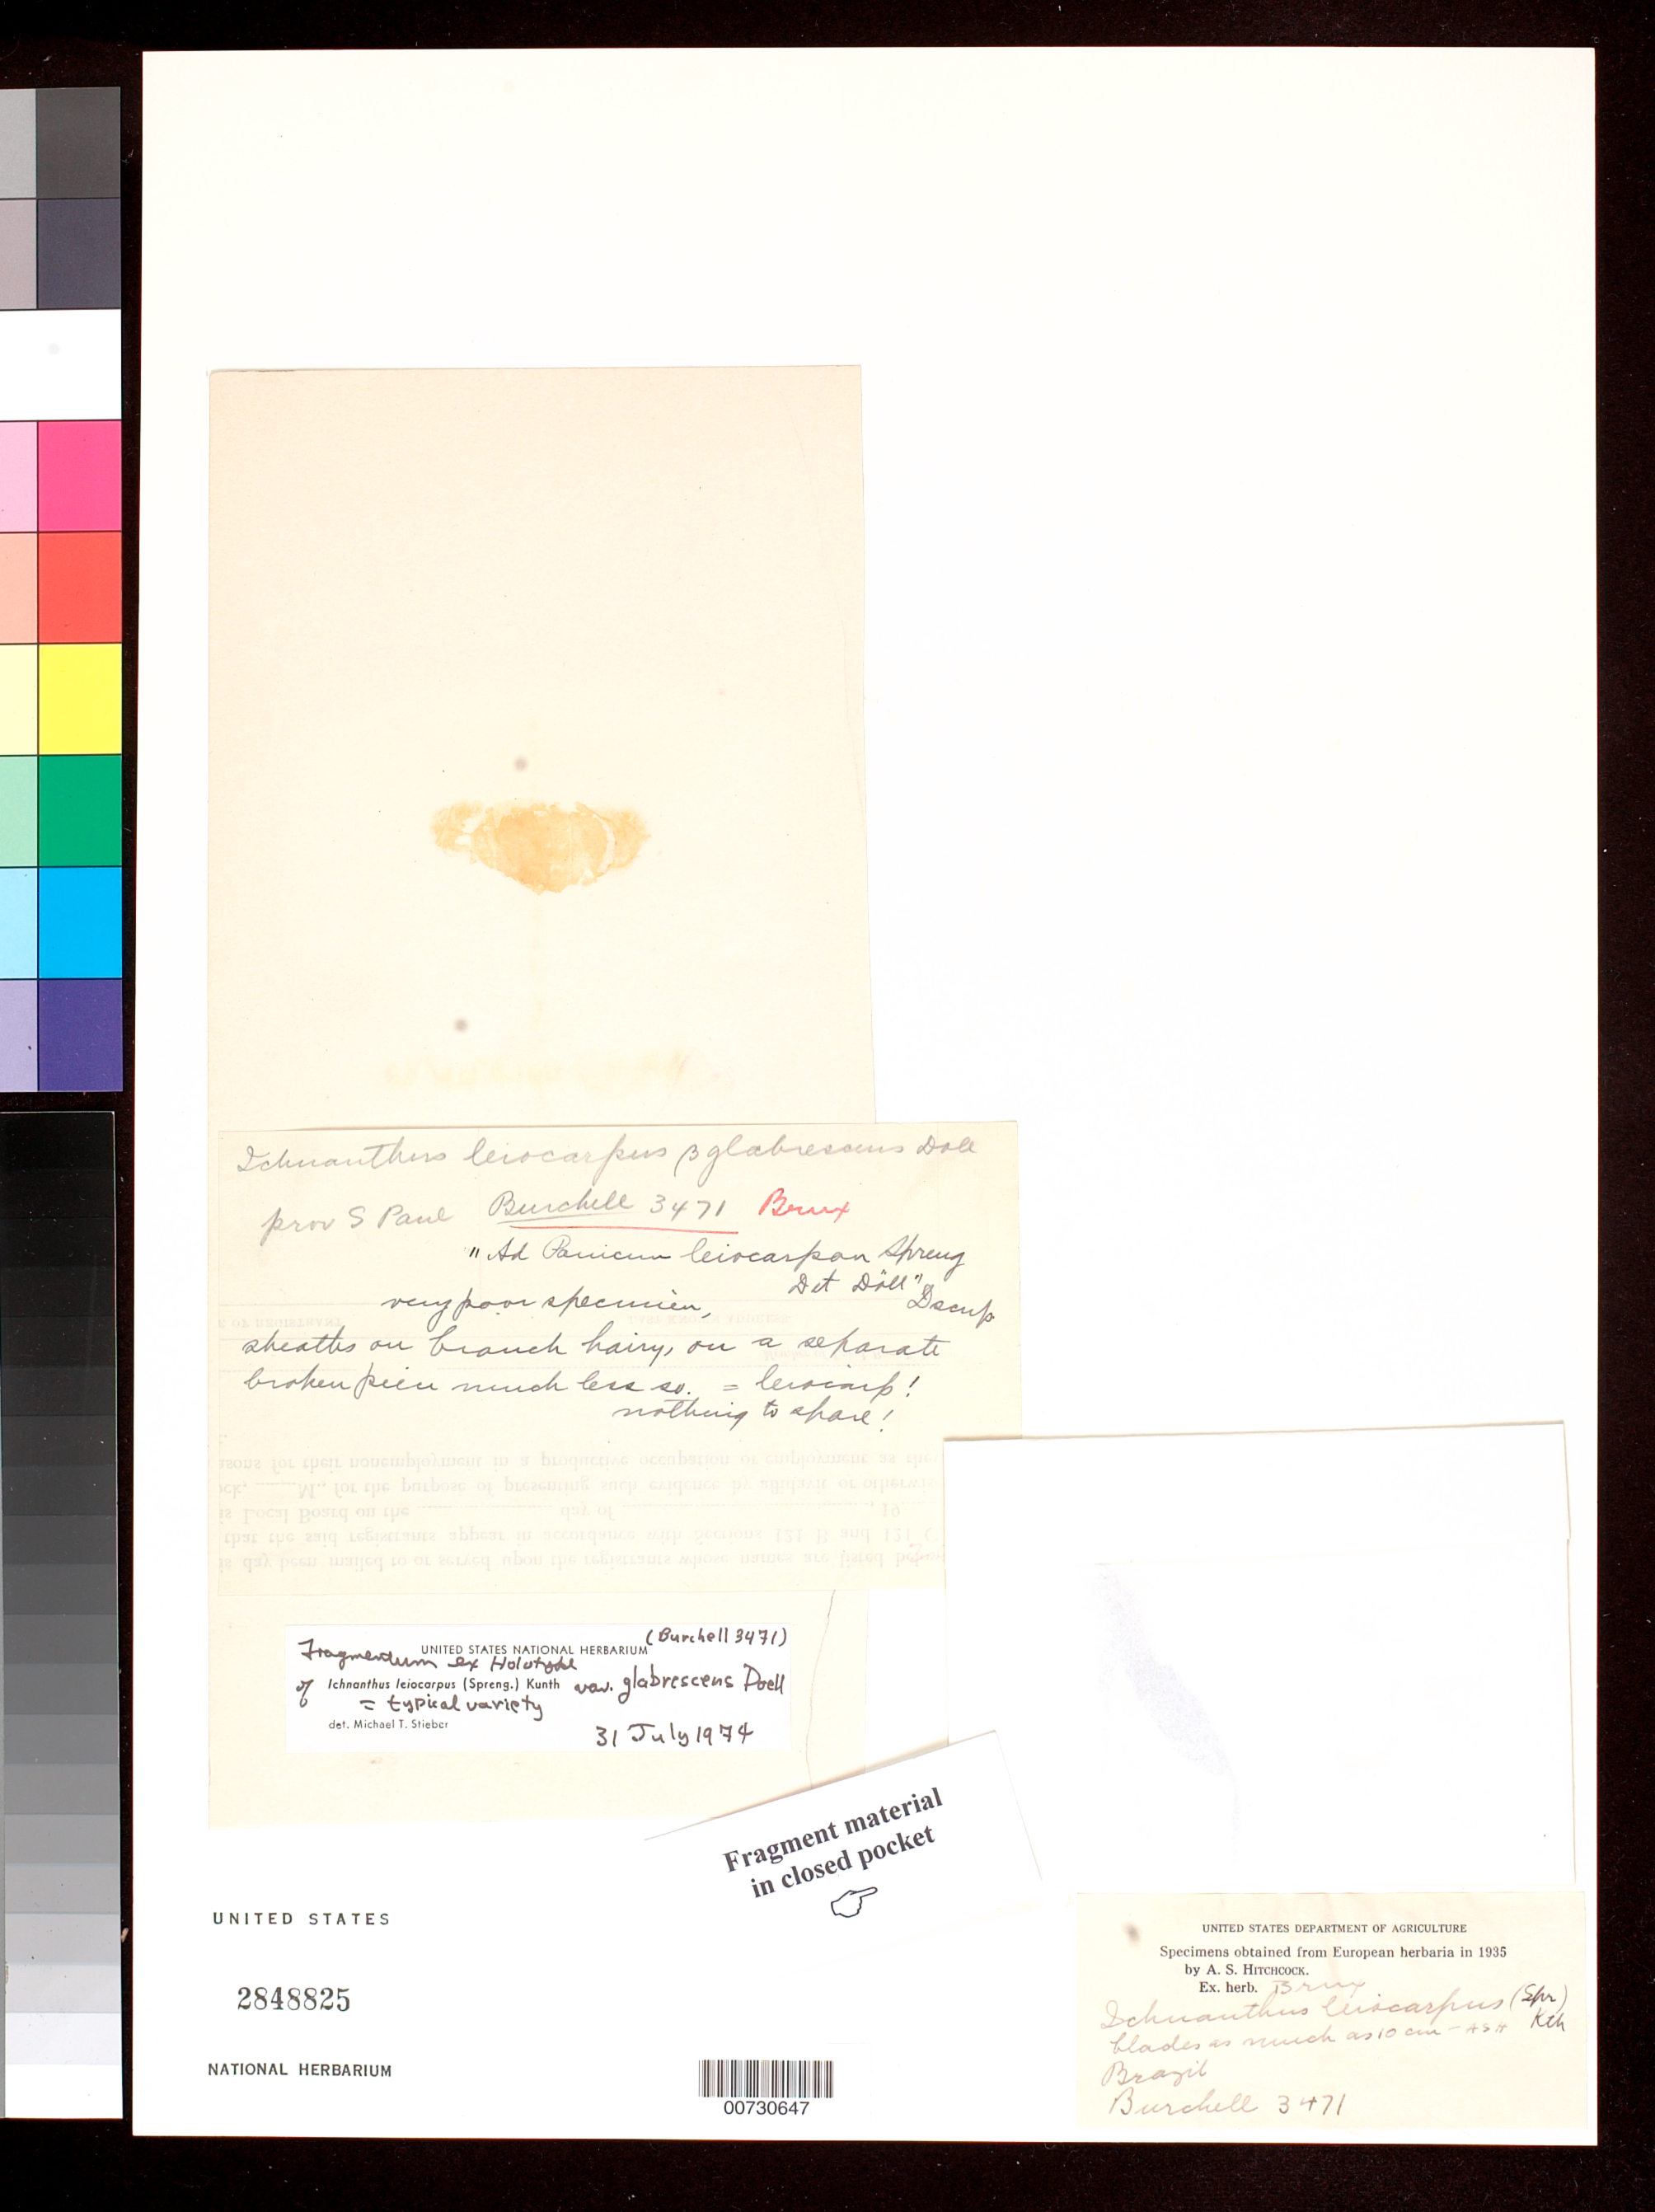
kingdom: Plantae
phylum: Tracheophyta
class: Liliopsida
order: Poales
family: Poaceae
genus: Ichnanthus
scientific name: Ichnanthus leiocarpus var. glabrescens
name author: Döll in Mart.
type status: Holotype Fragment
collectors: W. J. Burchell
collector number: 3471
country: Brazil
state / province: São Paulo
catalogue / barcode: US 2848825